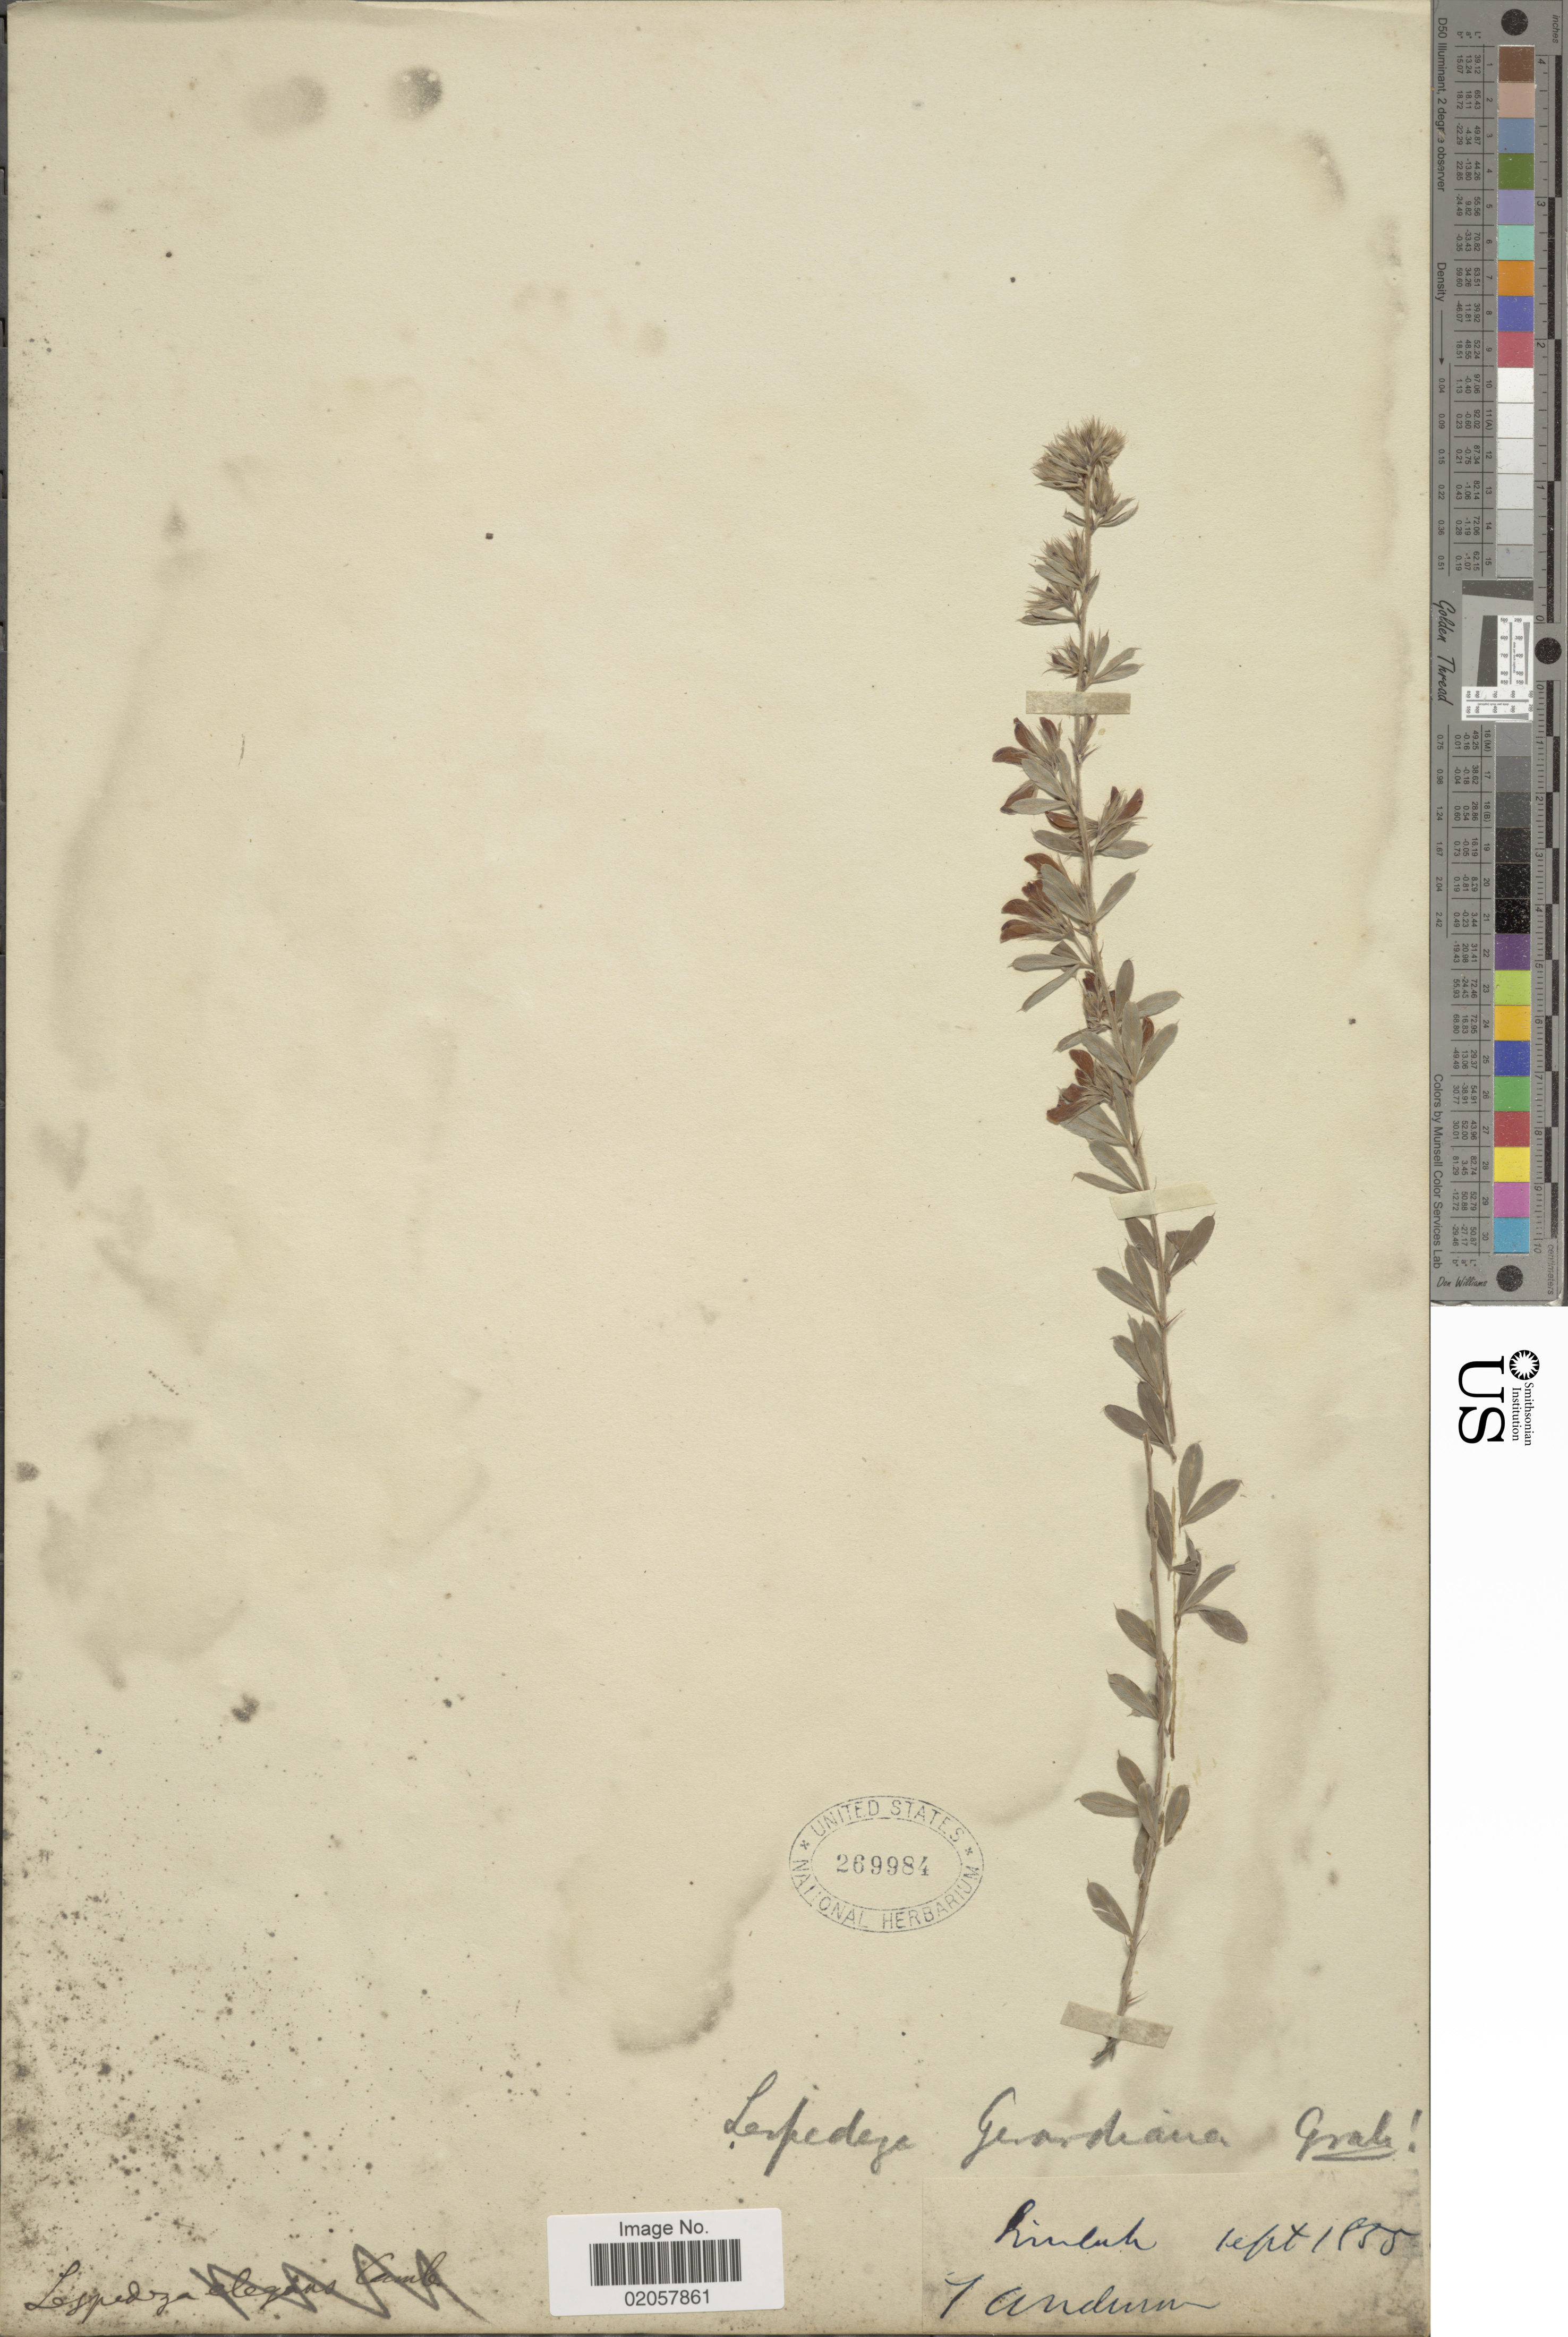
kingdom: Plantae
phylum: Tracheophyta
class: Magnoliopsida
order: Fabales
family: Fabaceae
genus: Lespedeza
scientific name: Lespedeza gerardiana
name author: Wall. ex Maxim.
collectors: J. Anderson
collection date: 1855-09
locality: Rinluh [interpreted]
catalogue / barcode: US 269984